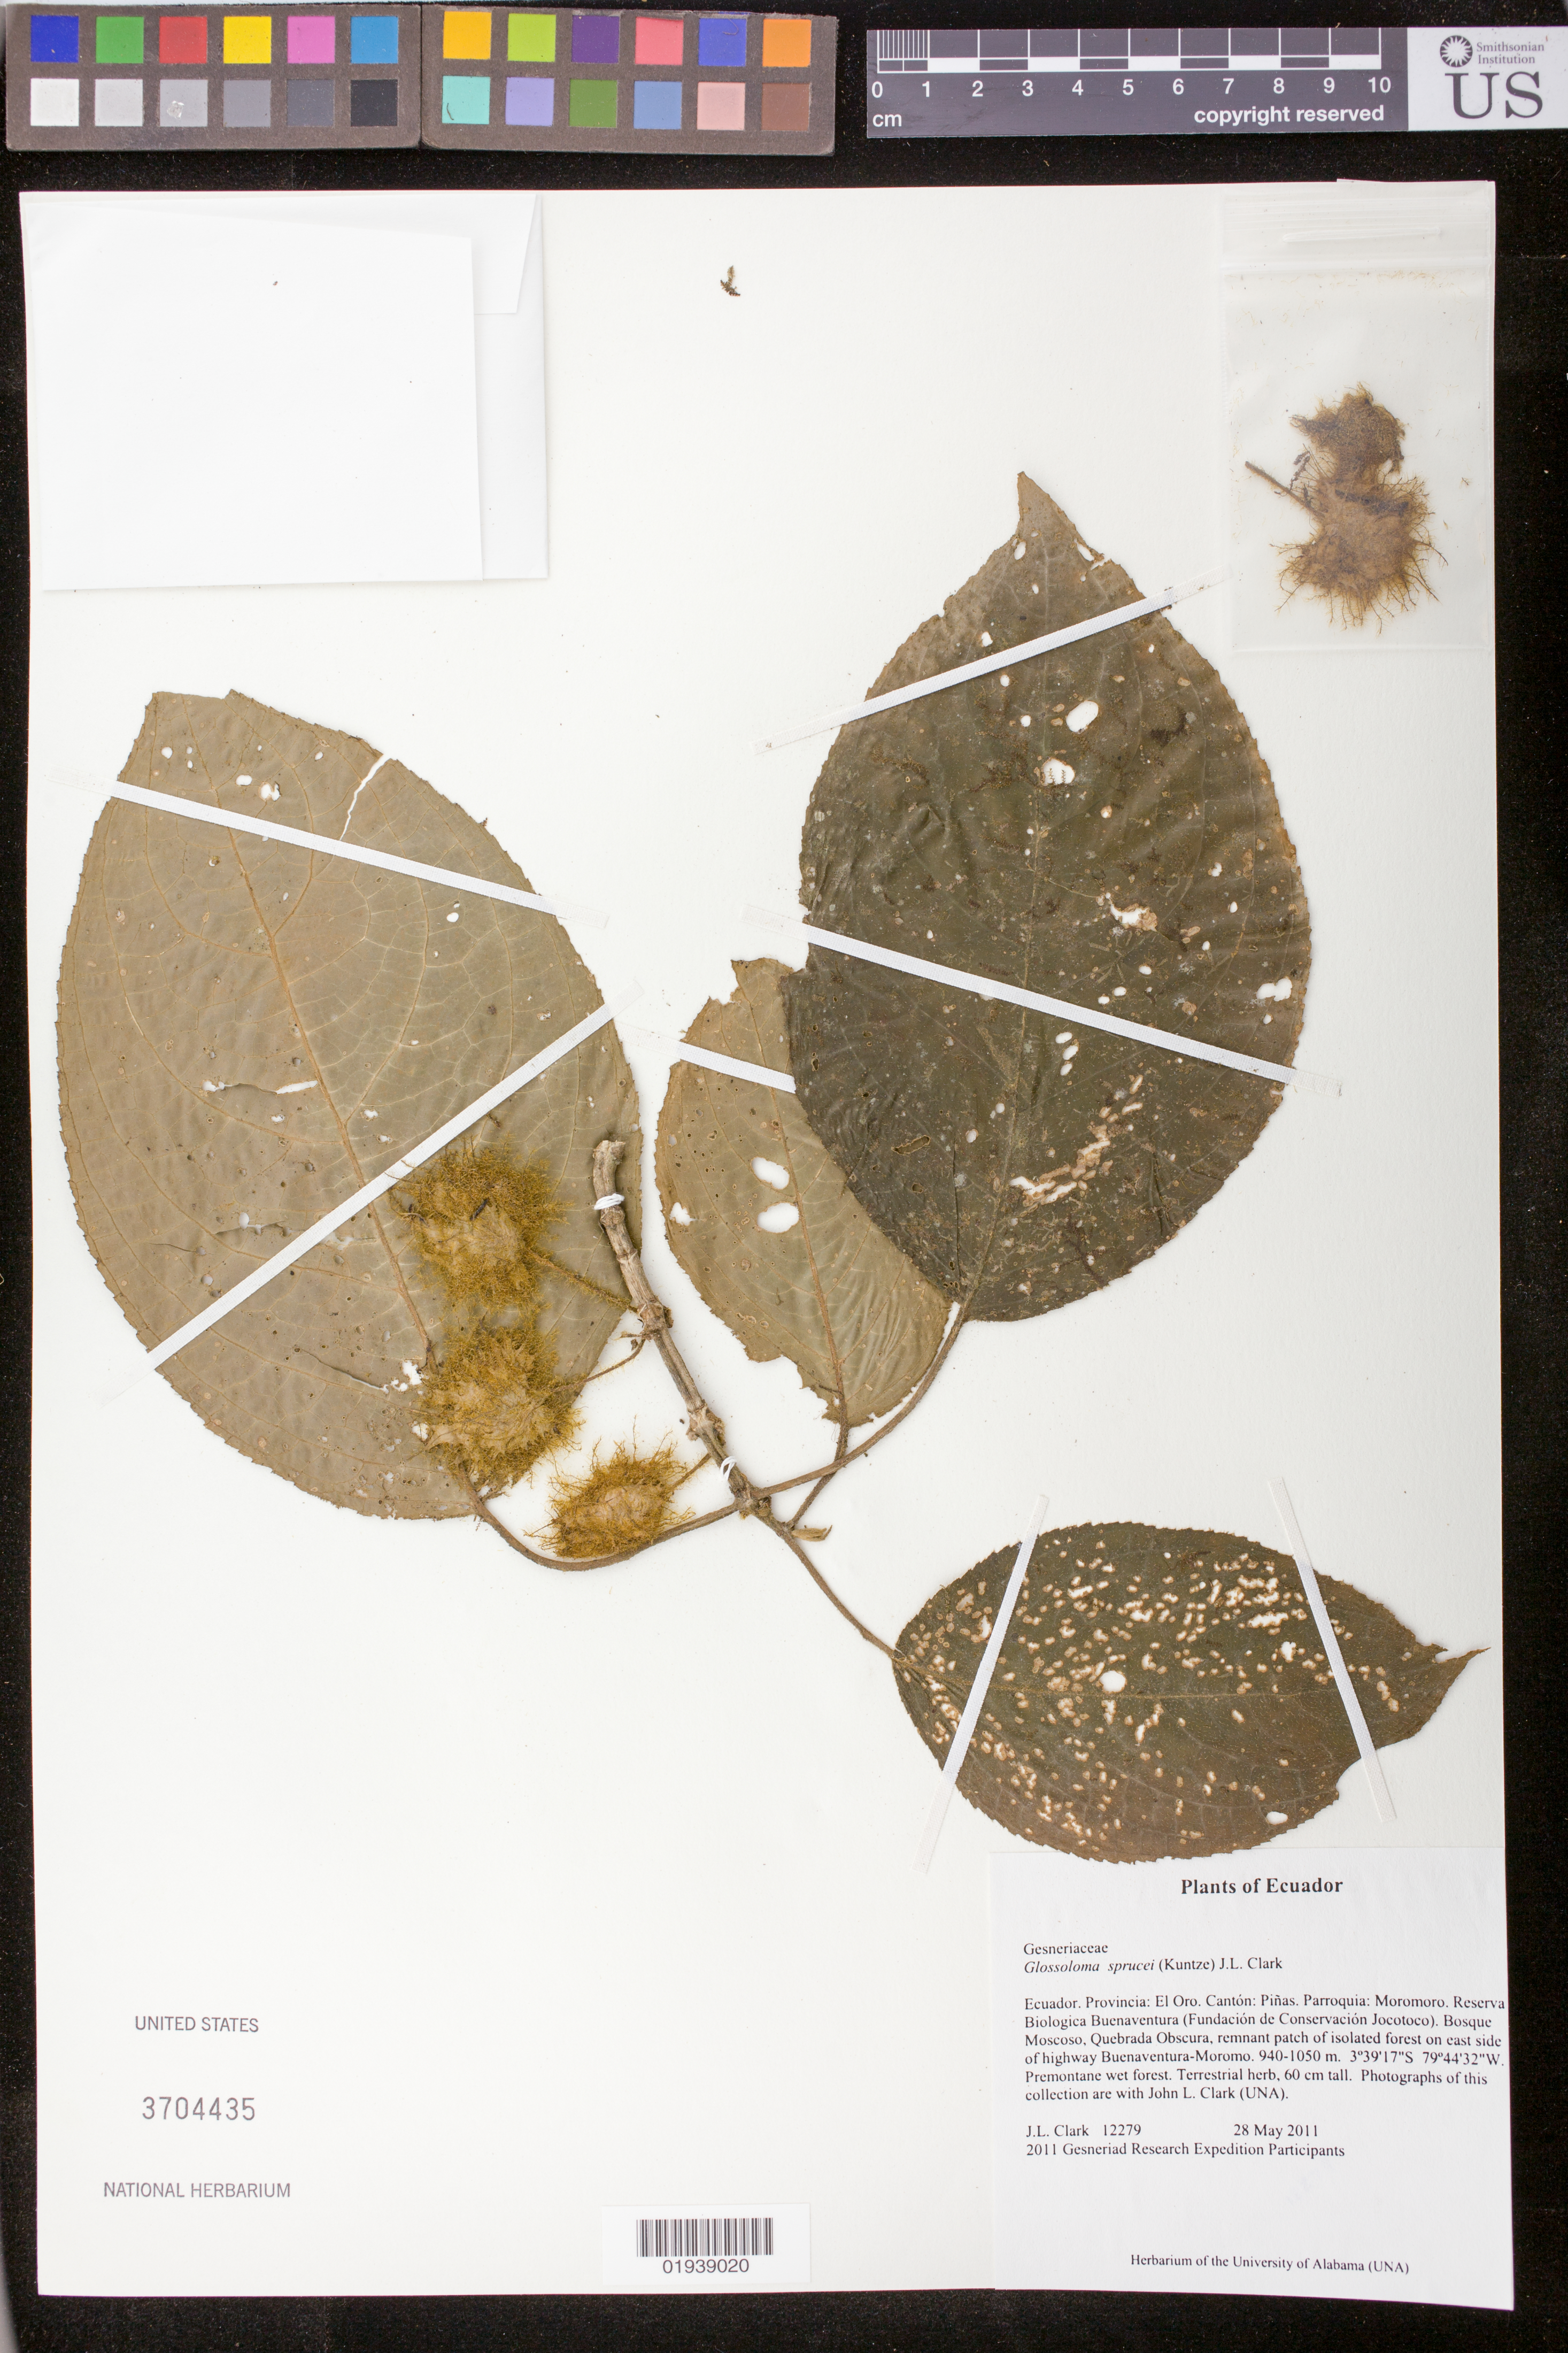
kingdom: Plantae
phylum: Tracheophyta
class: Magnoliopsida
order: Lamiales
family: Gesneriaceae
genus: Glossoloma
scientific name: Glossoloma sprucei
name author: (Kuntze) J.L. Clark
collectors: J. L. Clark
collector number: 12279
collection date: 2011-05-28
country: Ecuador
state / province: El Oro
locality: Provincia: El Oro, Canton: Pinas, Parroquia, Moromoro, Reserva Biologica Buenaventura (Fundacion de Conservacion Jocotoco), Bosque Moscoso, Quebrada Obscura, remnant patch of isolated forest on east side of highway Buenaventura-Moromo.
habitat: Premontane wet forest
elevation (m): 940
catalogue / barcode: US 3704435